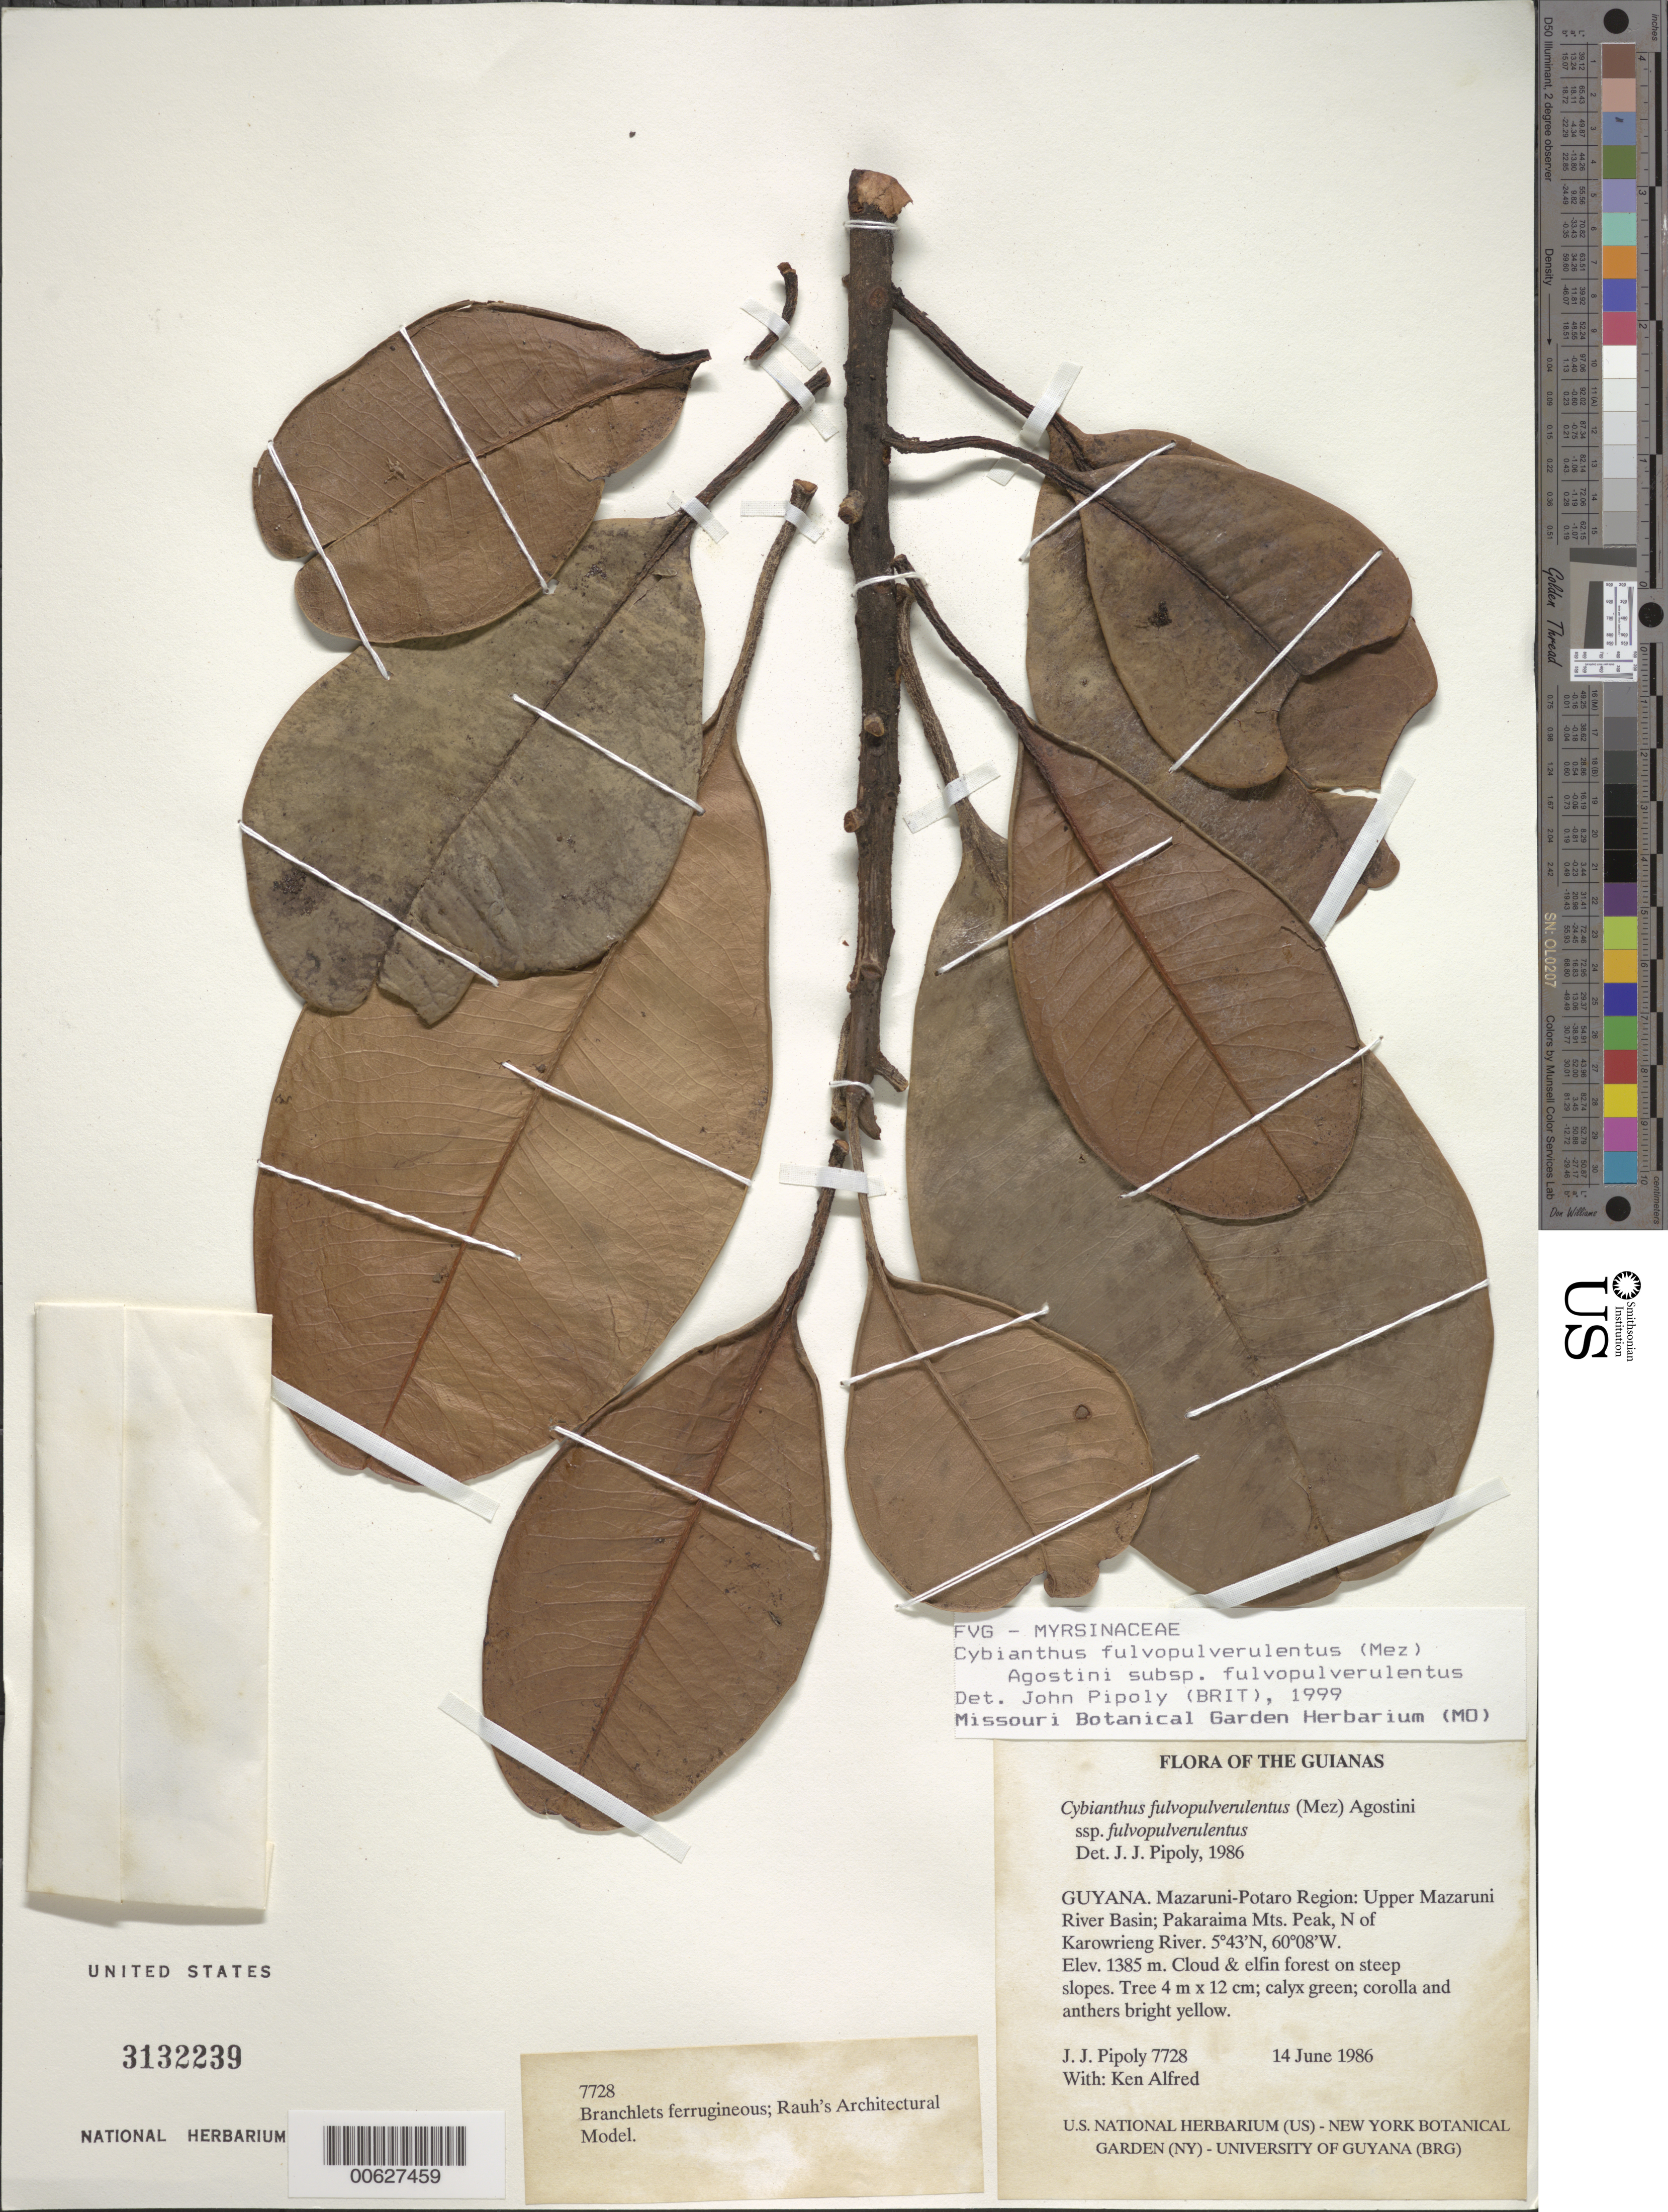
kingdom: Plantae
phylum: Tracheophyta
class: Magnoliopsida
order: Ericales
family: Primulaceae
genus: Cybianthus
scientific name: Cybianthus fulvopulverulentus subsp. fulvopulverulentus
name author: (Mez) G. Agostini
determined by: Pipoly, J. J., III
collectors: J. J. Pipoly & K. Alfred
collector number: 7728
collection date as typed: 14 June 1986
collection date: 1986-06-14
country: Guyana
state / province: Cuyuni-Mazaruni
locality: Upper Mazaruni River Basin; Pakaraima Mts. Peak, N of Karowrieng River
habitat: Cloud & elfin forest on steep slopes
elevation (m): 1385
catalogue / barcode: US 3132239